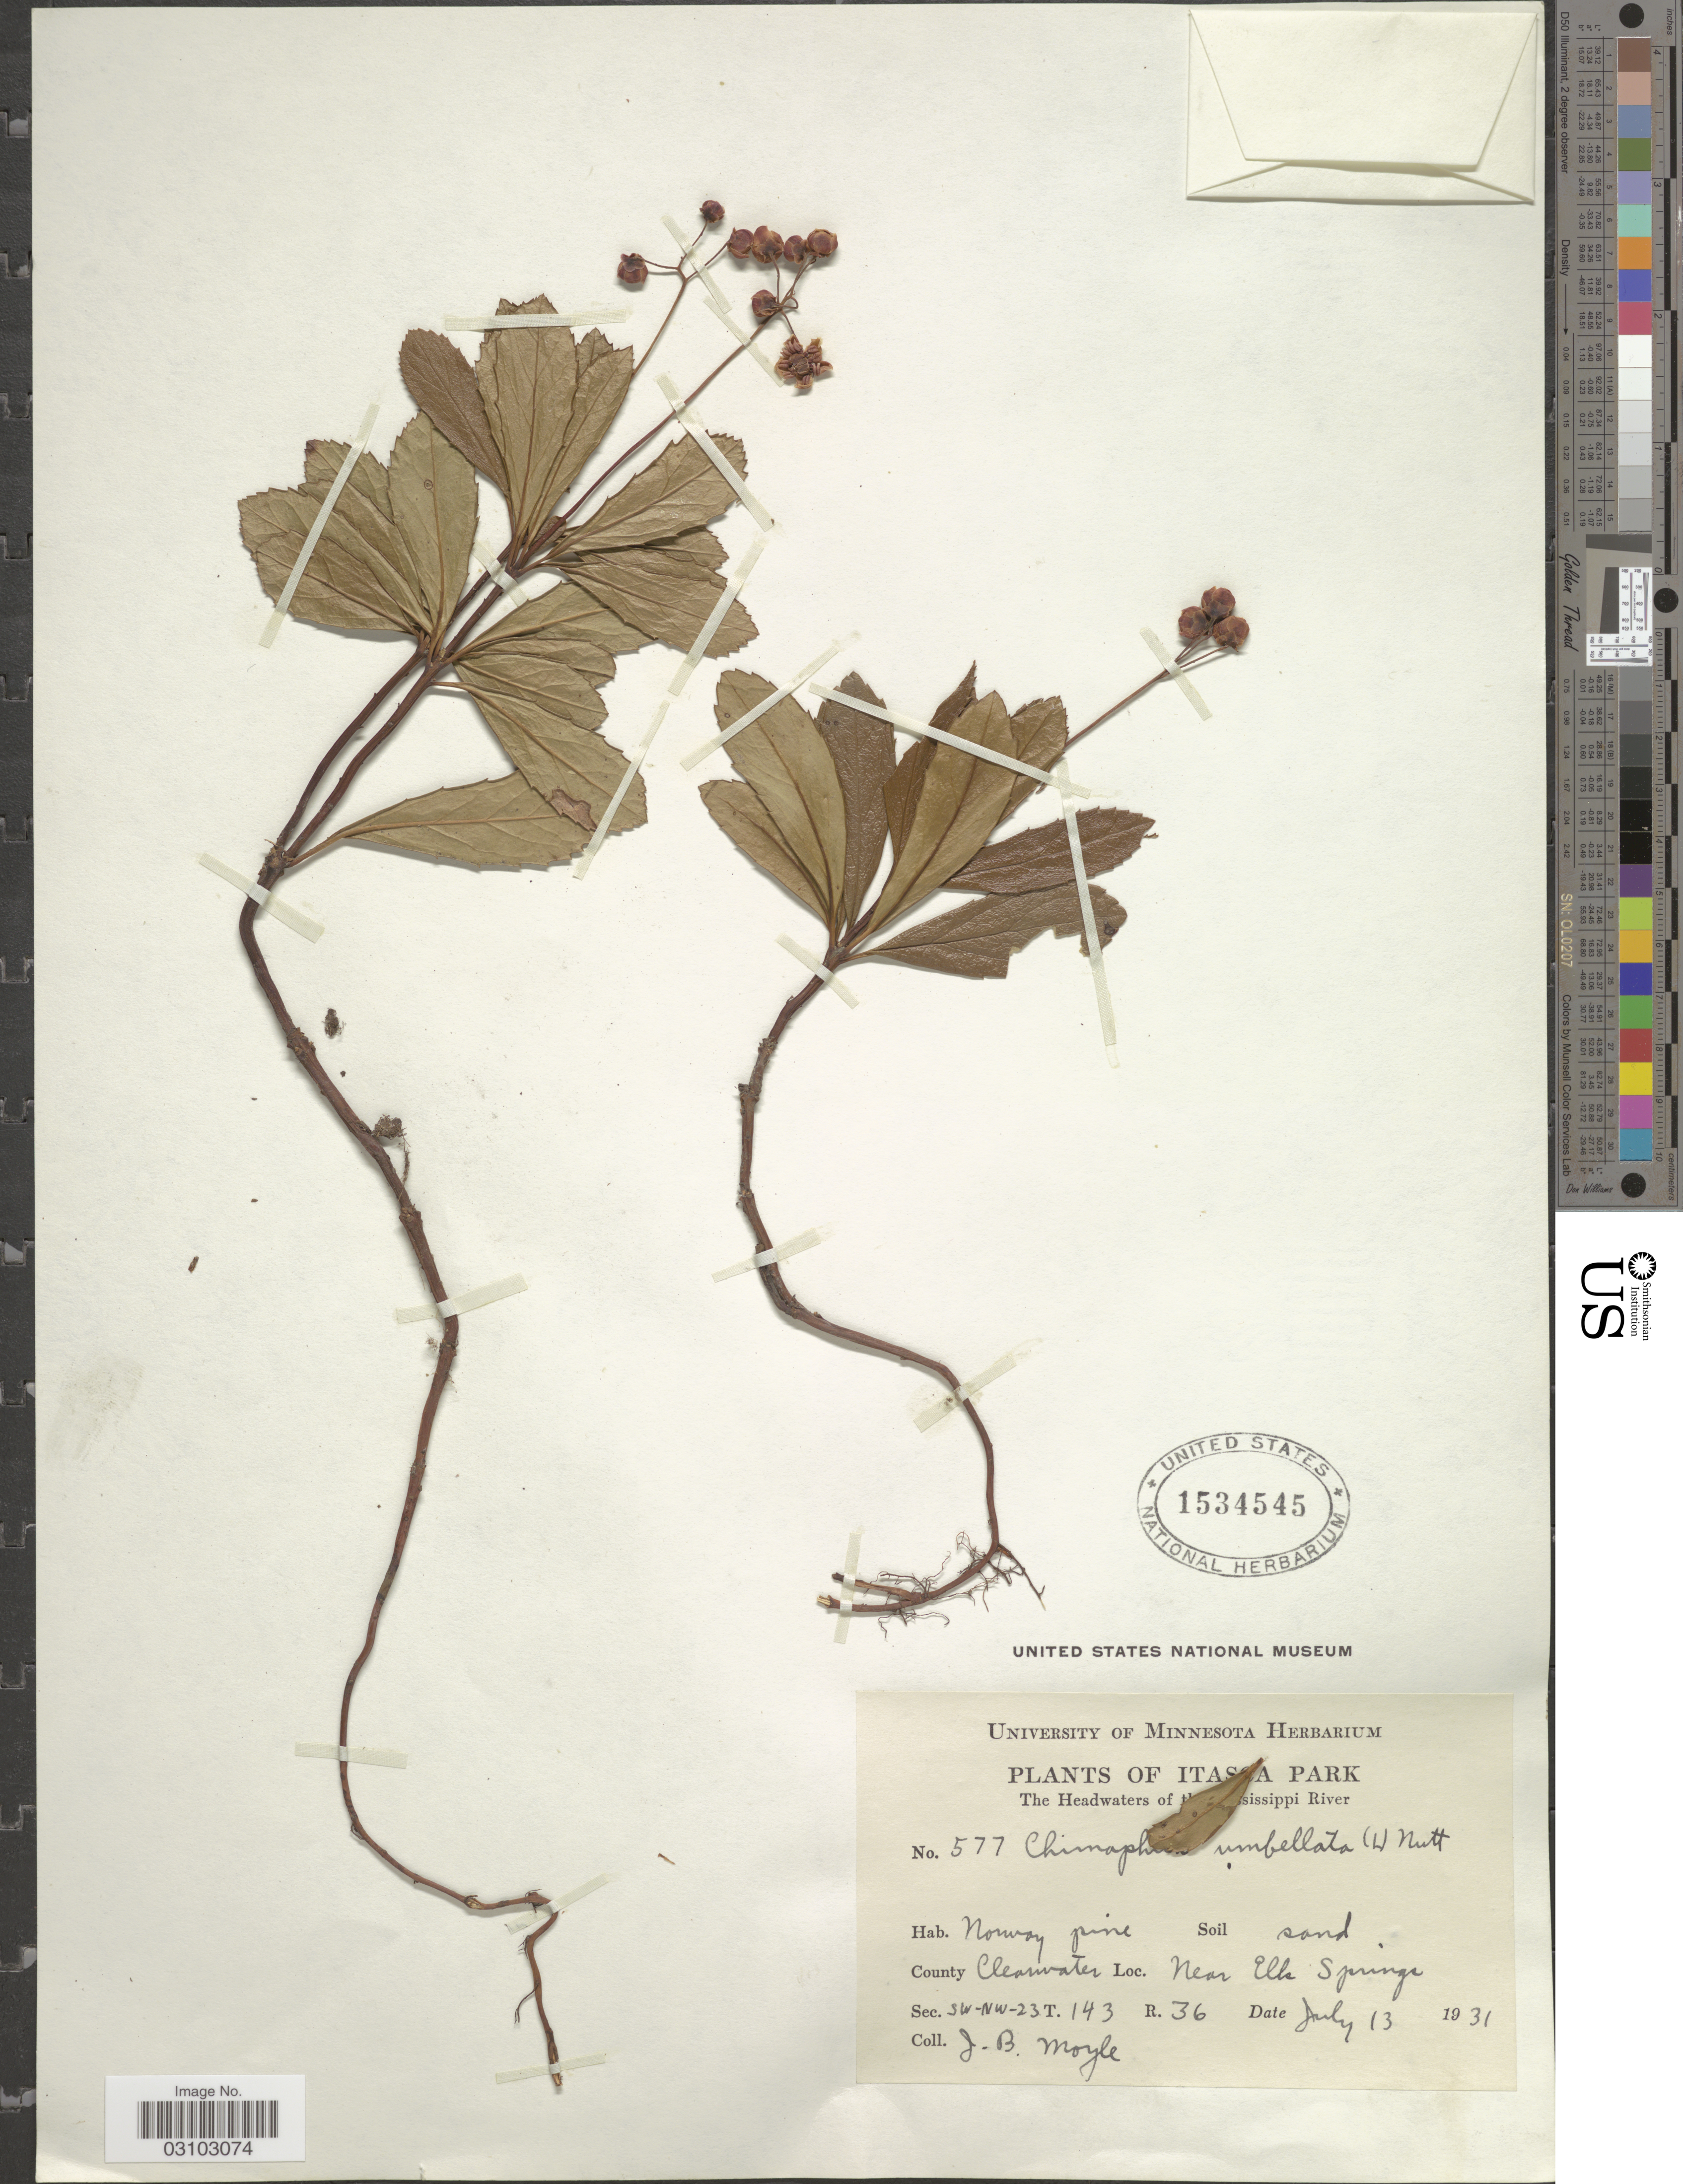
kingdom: Plantae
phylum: Tracheophyta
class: Magnoliopsida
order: Ericales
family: Ericaceae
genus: Chimaphila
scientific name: Chimaphila umbellata var. occidentalis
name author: (Rydb.) S.F. Blake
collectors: J. Moyle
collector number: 577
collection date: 1931-07-13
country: United States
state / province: Minnesota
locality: Itasca Park, The Headwaters of the Mississippi River, County Clearwater, Near Elk Springs, Sec. SW-NW-23 T143 R36.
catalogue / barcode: US 1534545